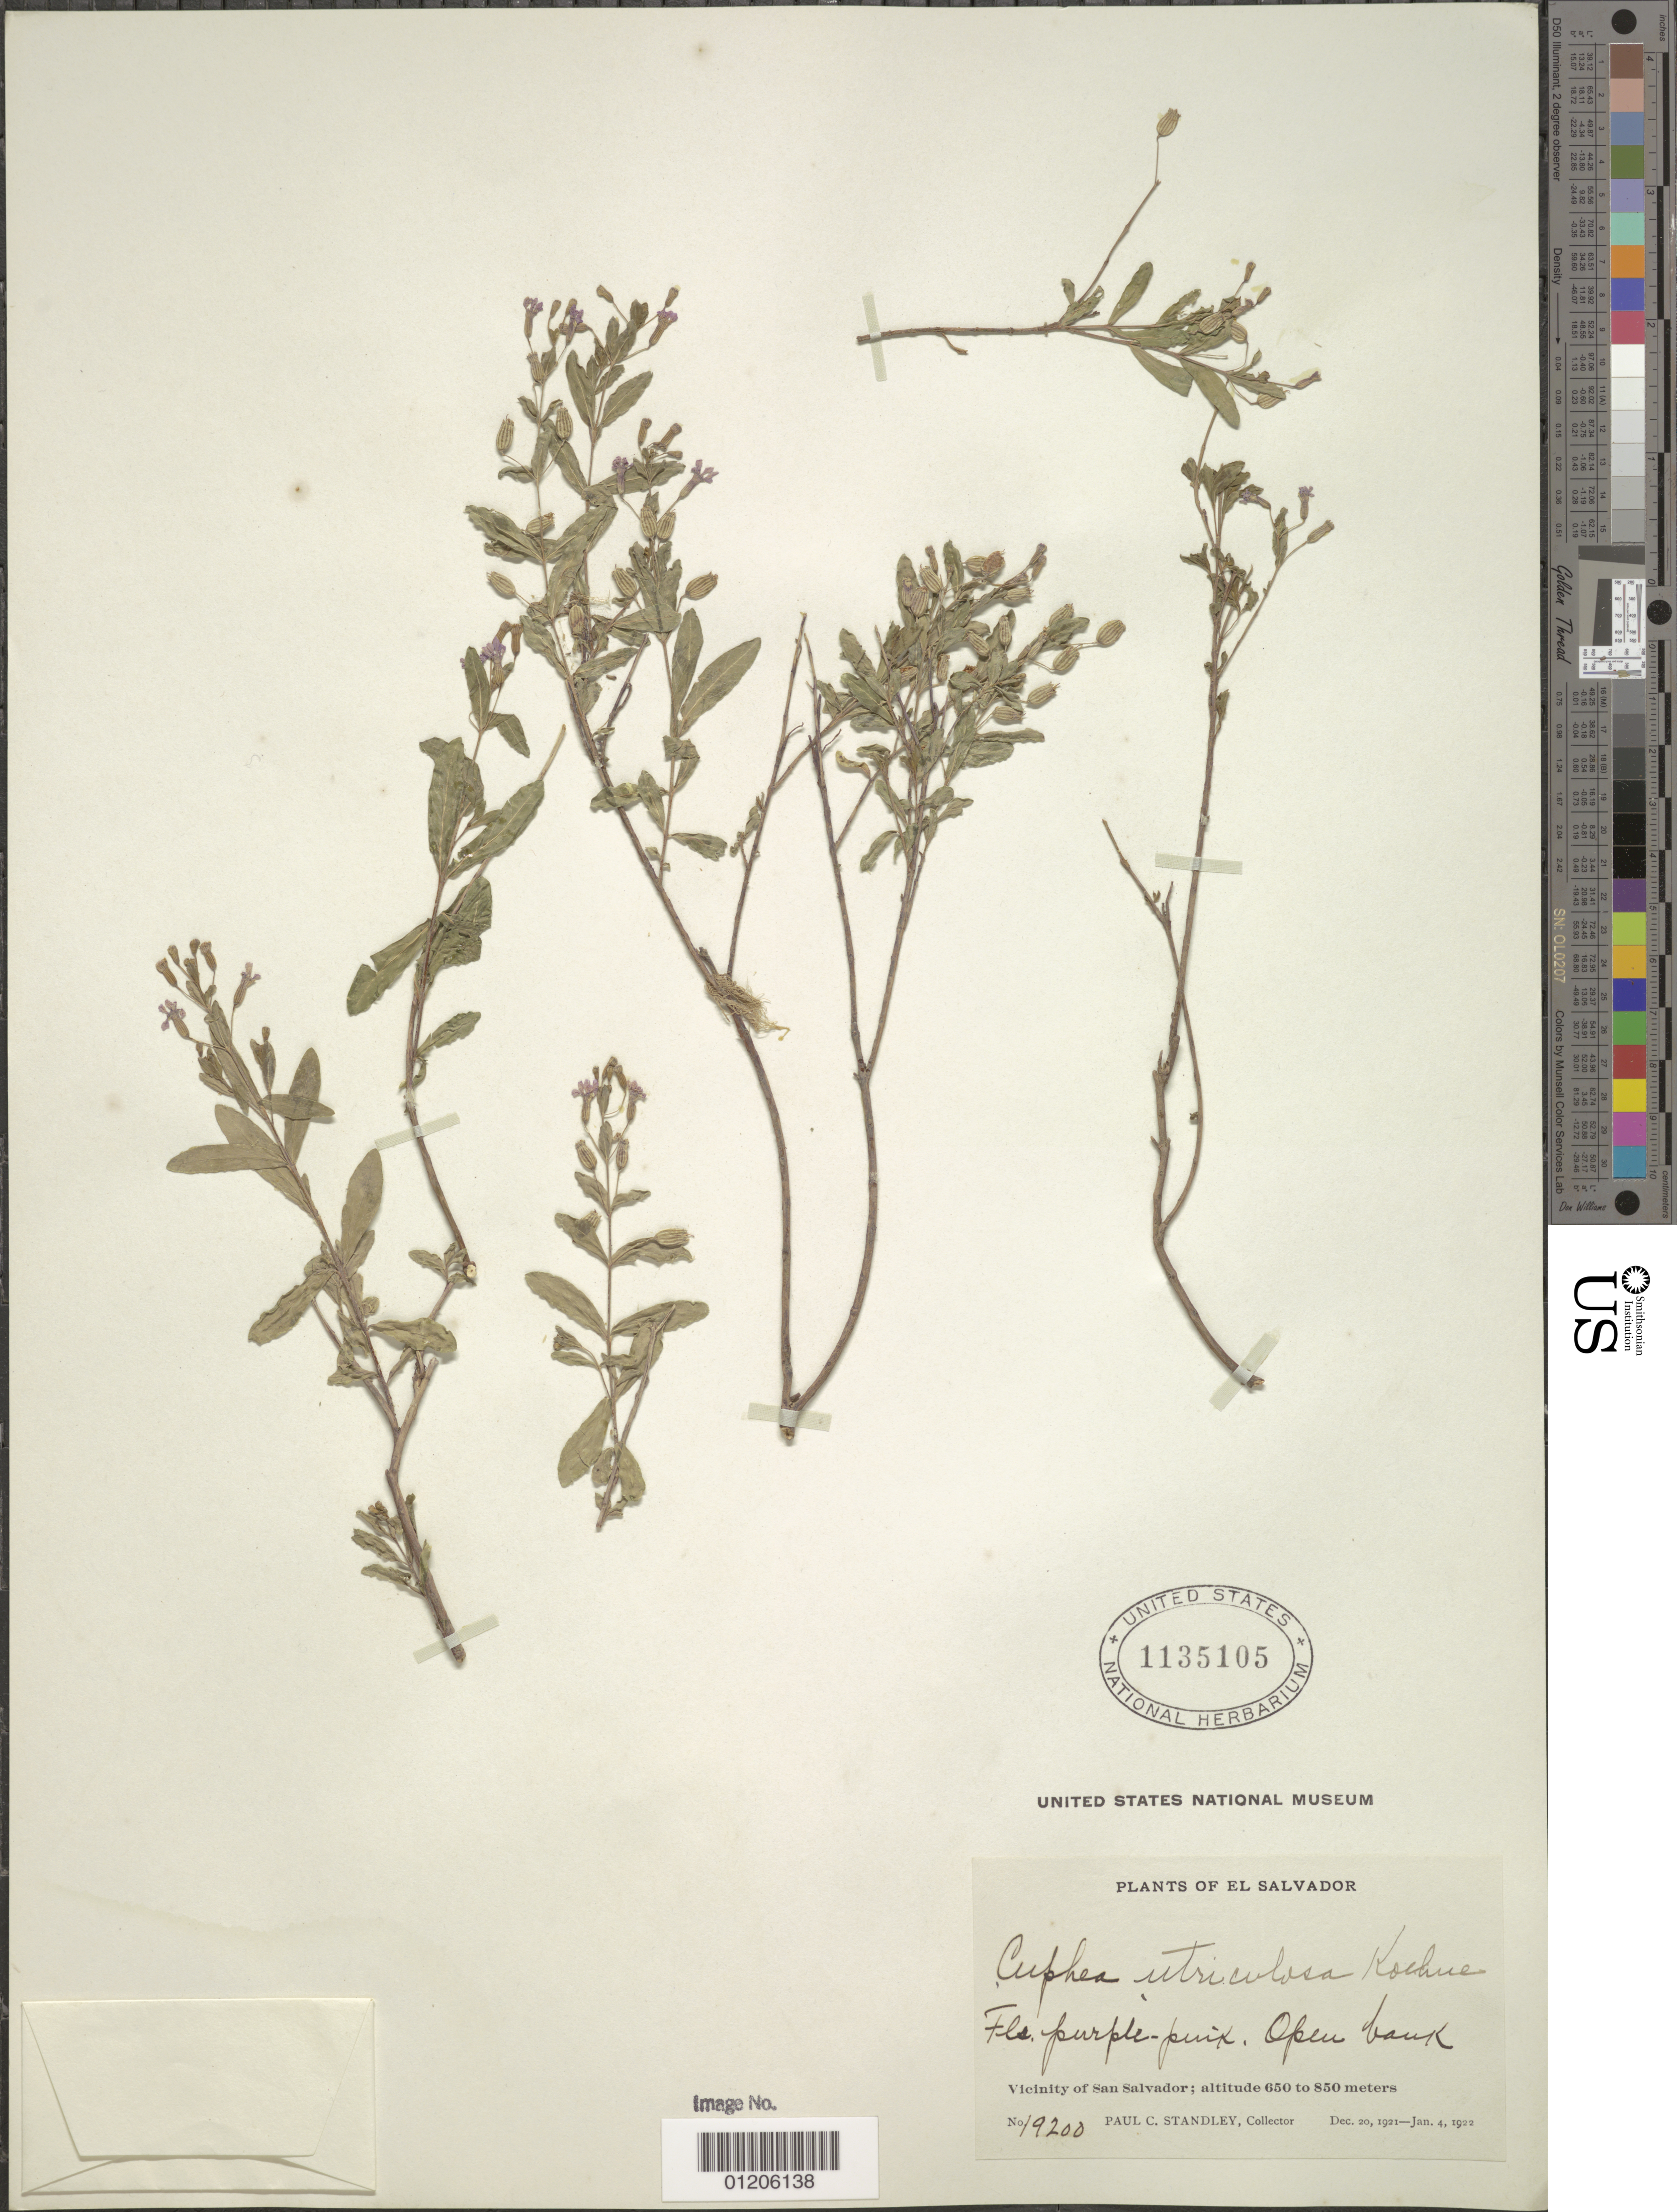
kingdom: Plantae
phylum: Tracheophyta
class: Magnoliopsida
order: Myrtales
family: Lythraceae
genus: Cuphea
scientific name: Cuphea utriculosa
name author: Koehne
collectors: P. C. Standley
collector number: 19200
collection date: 1921-12-20/1922-01-04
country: El Salvador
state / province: San Salvador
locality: Vicinity of San Salvador.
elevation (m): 650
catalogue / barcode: US 1135105